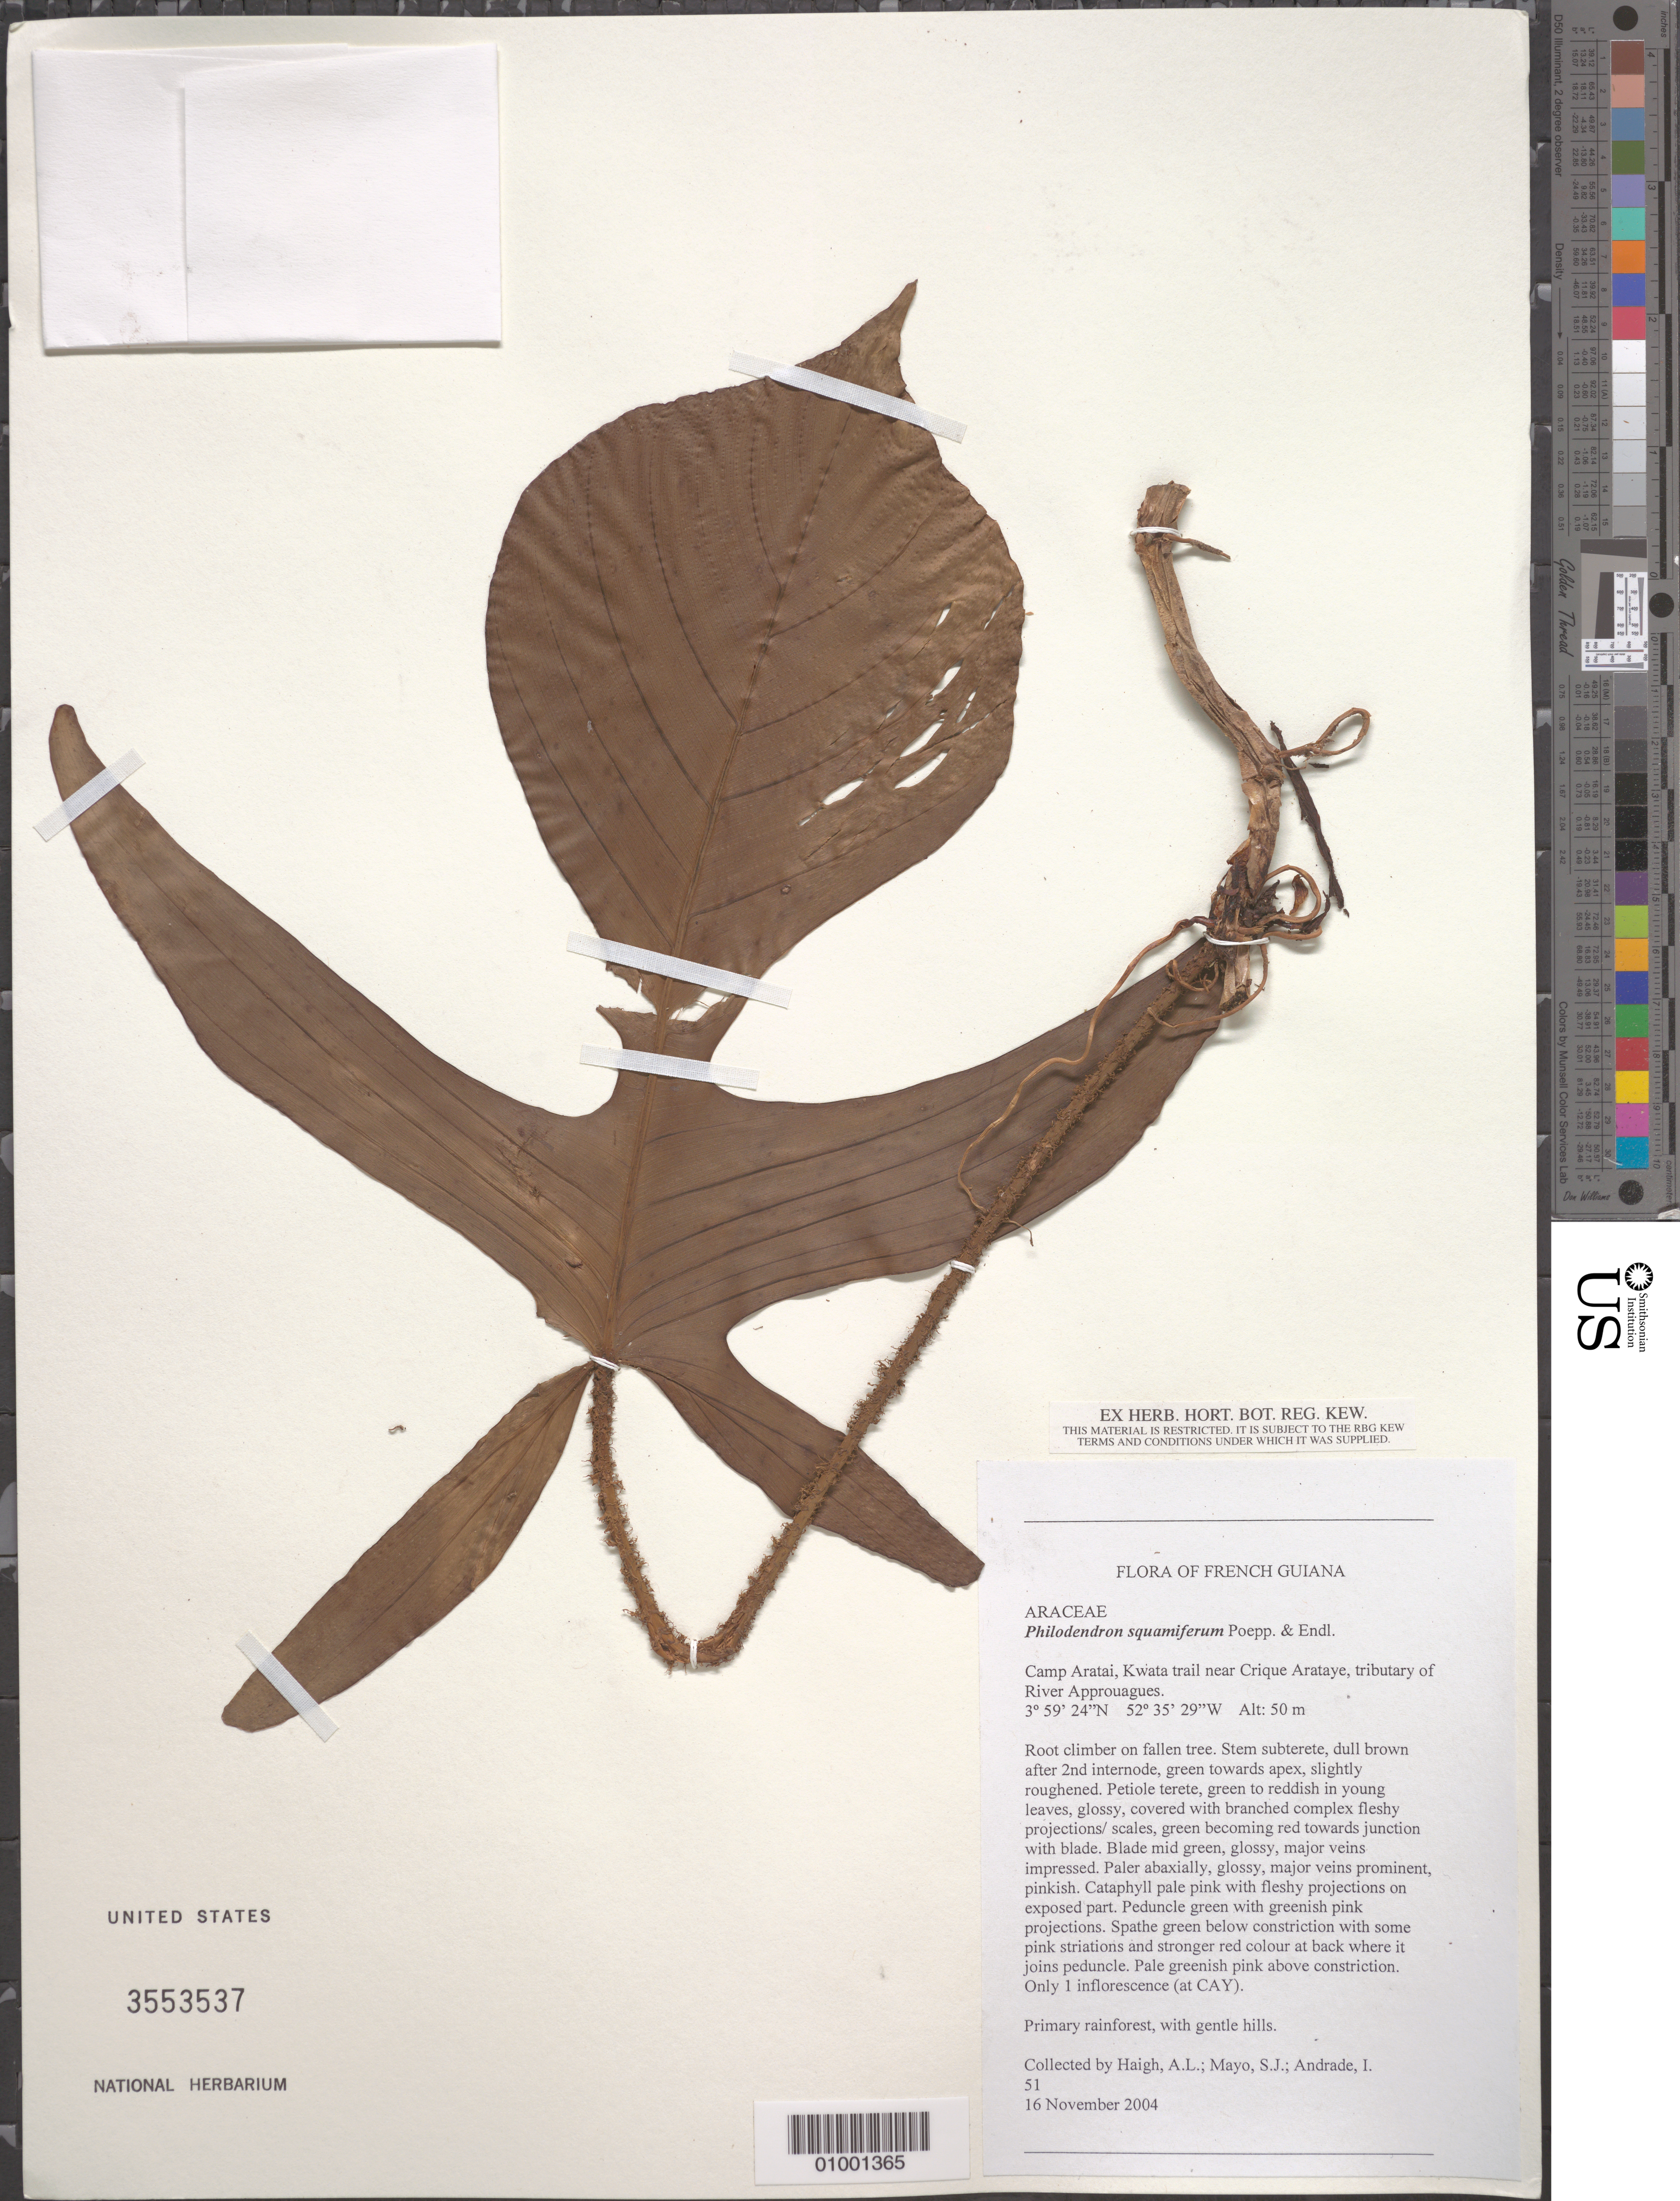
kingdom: Plantae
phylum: Tracheophyta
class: Liliopsida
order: Alismatales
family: Araceae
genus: Philodendron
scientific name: Philodendron squamiferum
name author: Poepp.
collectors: A. Haigh, S. J. Mayo & I. Andrade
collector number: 51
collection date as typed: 16-Nov-04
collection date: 2004-11-16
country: French Guiana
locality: Camp Aratai, Kwata trail near Crique Arataye, tributary of River Approuagues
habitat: Primary rainforest, with gentle hills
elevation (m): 50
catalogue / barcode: US 3553537